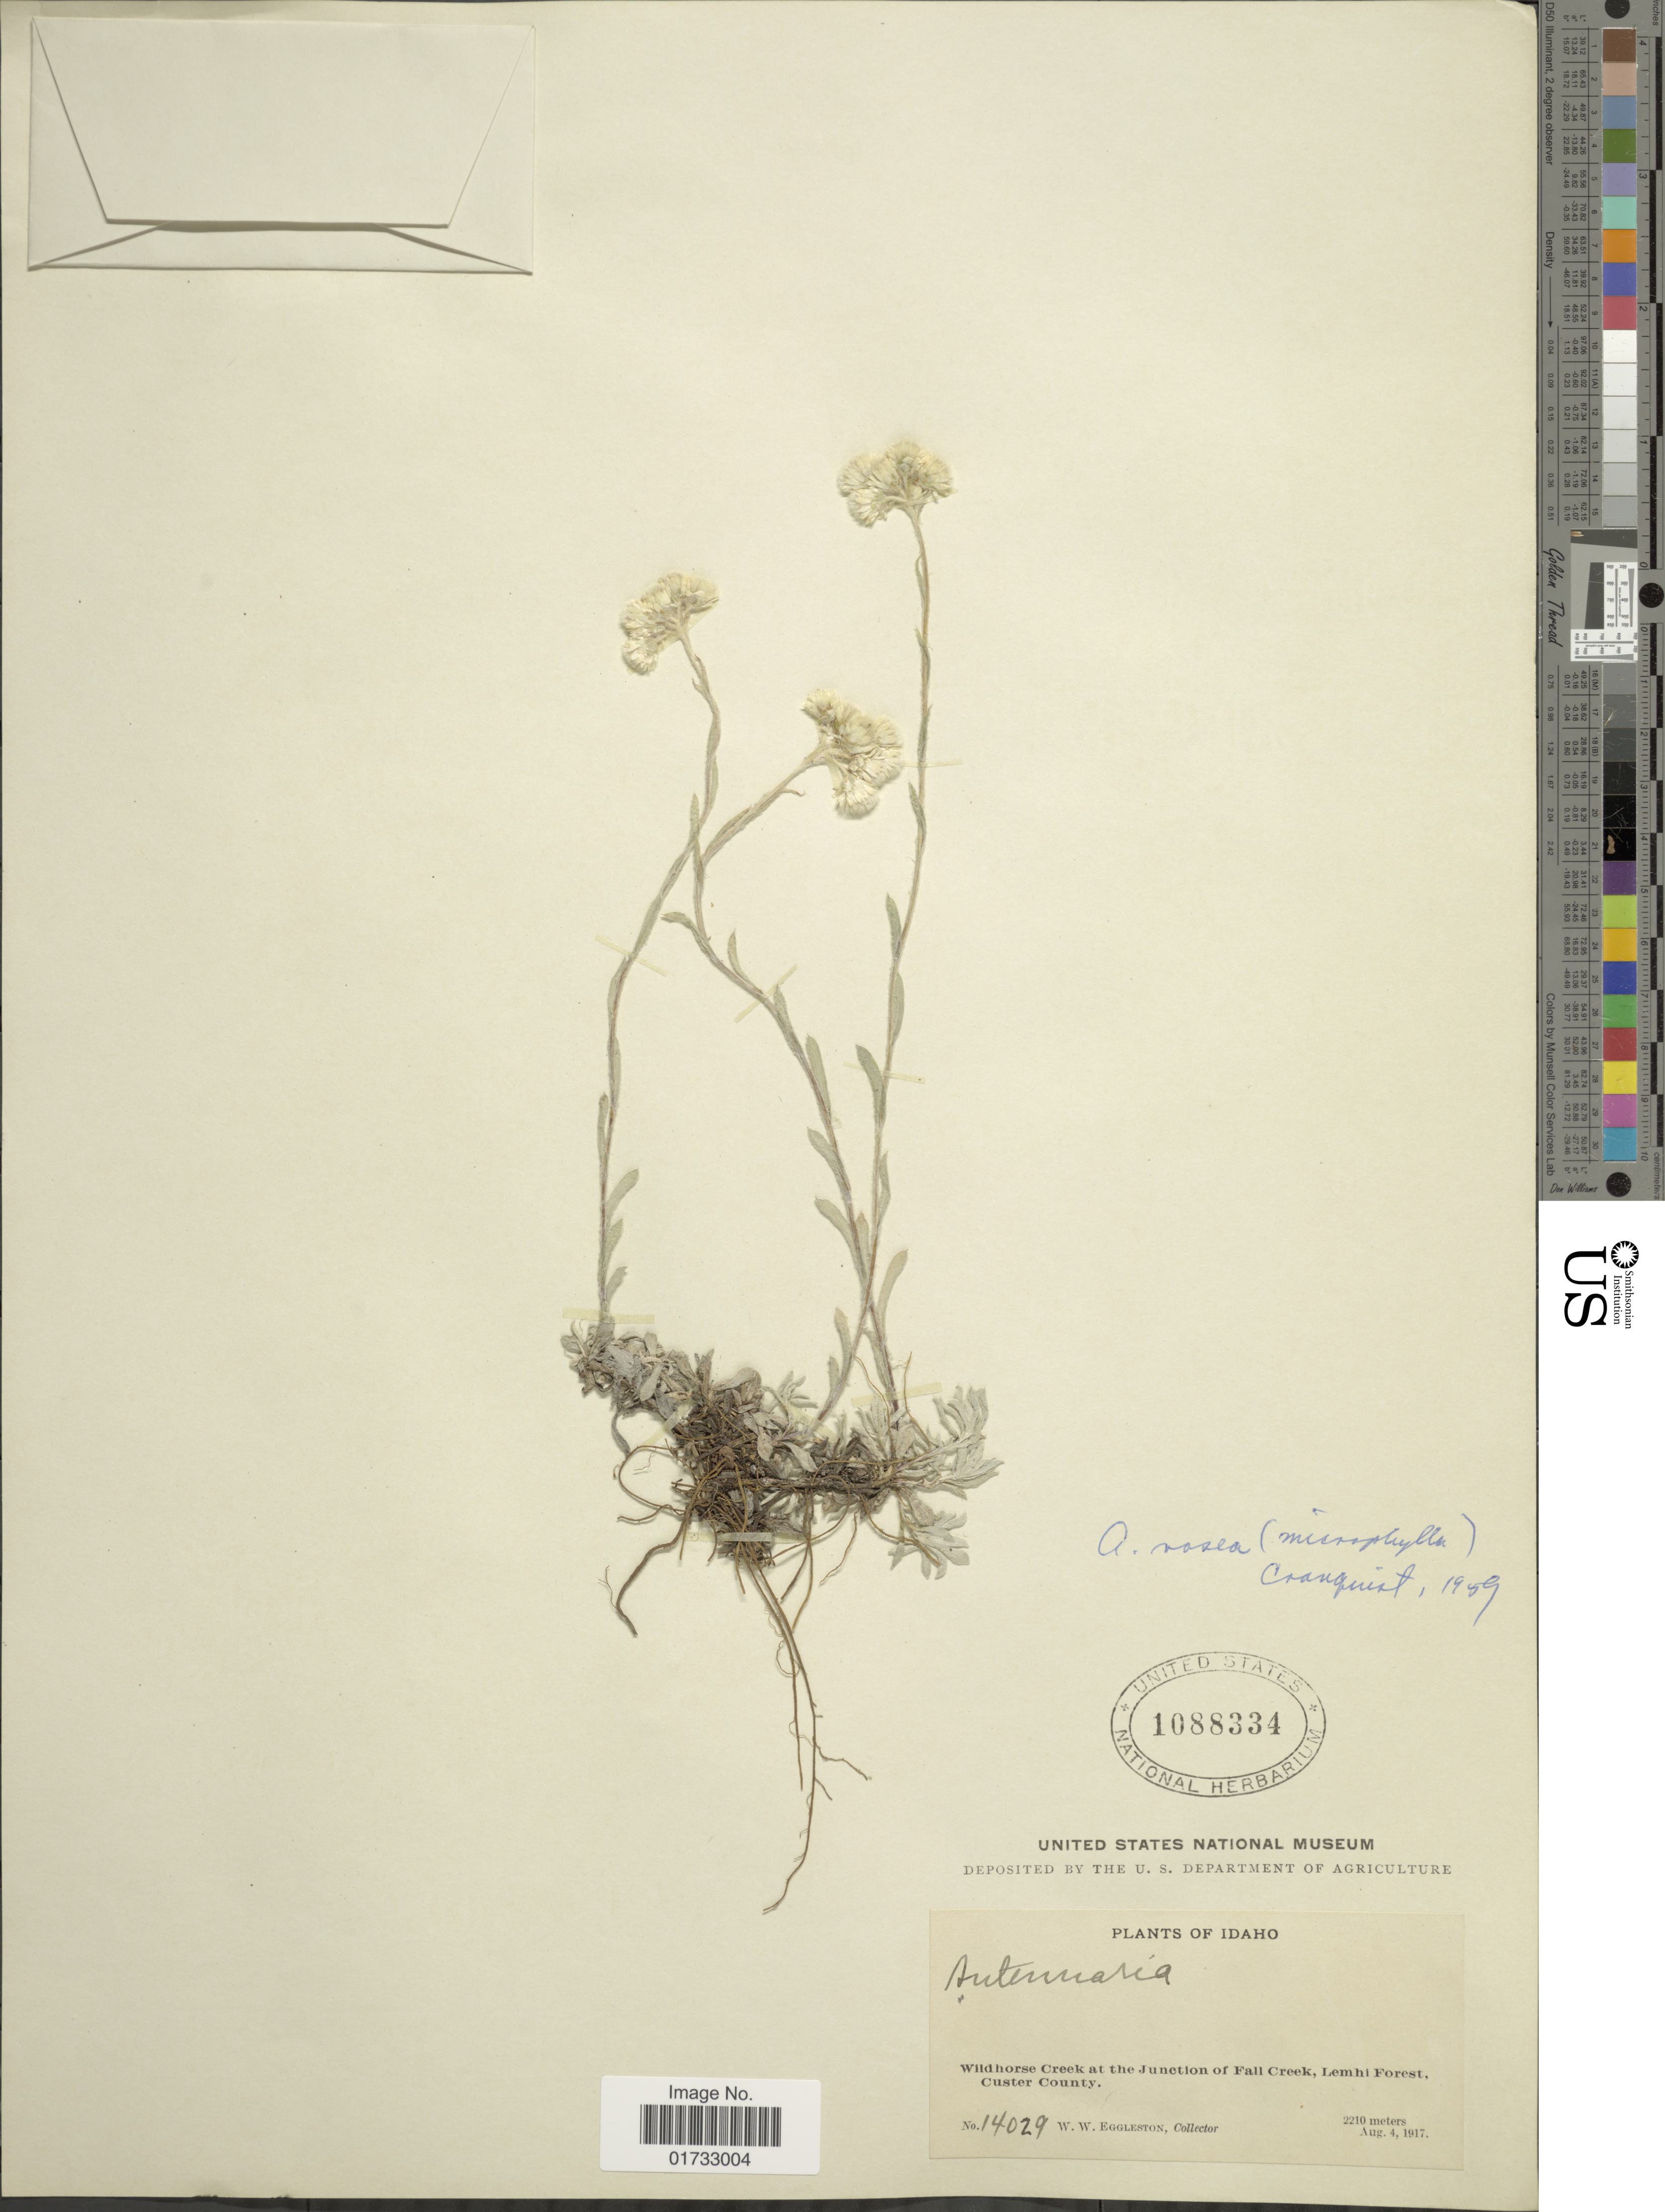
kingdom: Plantae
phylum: Tracheophyta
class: Magnoliopsida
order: Asterales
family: Asteraceae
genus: Antennaria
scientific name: Antennaria rosea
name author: Greene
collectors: W. W. Eggleston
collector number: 14029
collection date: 1917-08-04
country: United States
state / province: Idaho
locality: Wildhorse Creek at the Junction of Fall Creek, Lemhi Forest, Custer County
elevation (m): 2210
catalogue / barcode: US 1088334